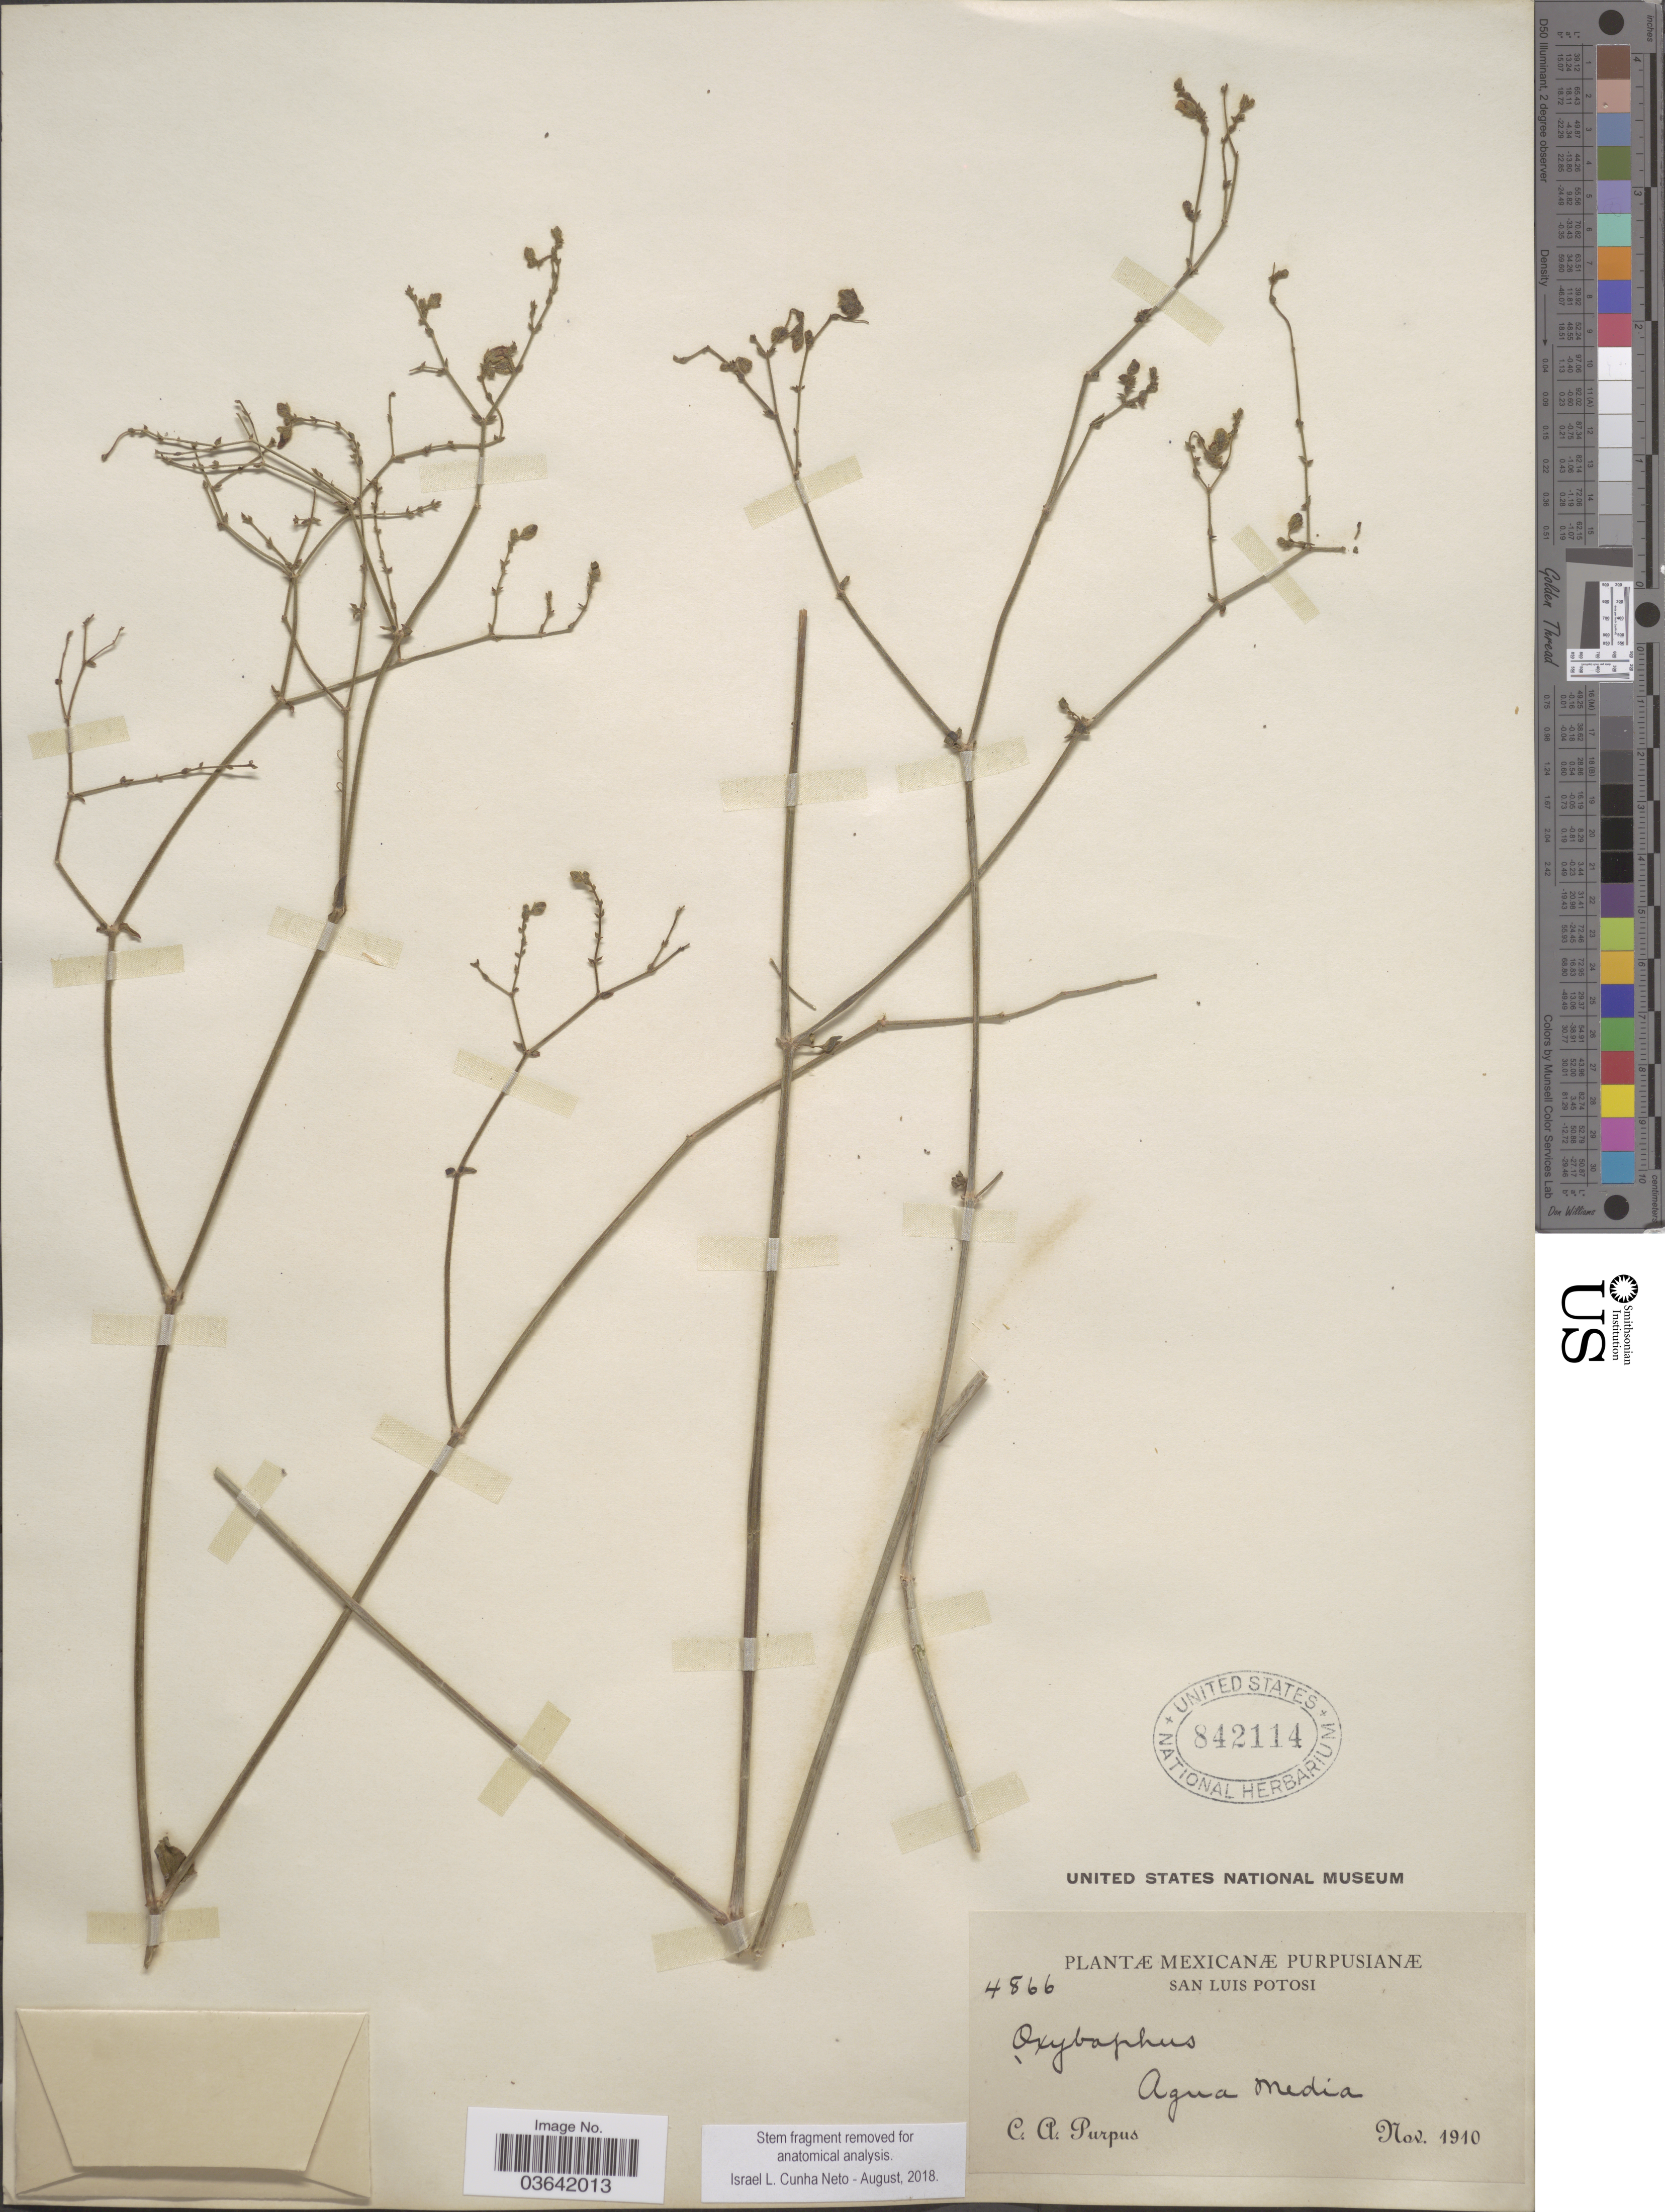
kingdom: Plantae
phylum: Tracheophyta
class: Magnoliopsida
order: Caryophyllales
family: Nyctaginaceae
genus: Mirabilis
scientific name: Mirabilis glabrifolia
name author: (Ort.) I.M. Johnst.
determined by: Strong, Mark T., (BOT), Smithsonian Institution - National Museum of Natural History (UNITED STATES)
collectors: C. A. Purpus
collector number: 4866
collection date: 1910-11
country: Mexico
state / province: San Luis Potosí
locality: Agua Media.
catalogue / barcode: US 842114